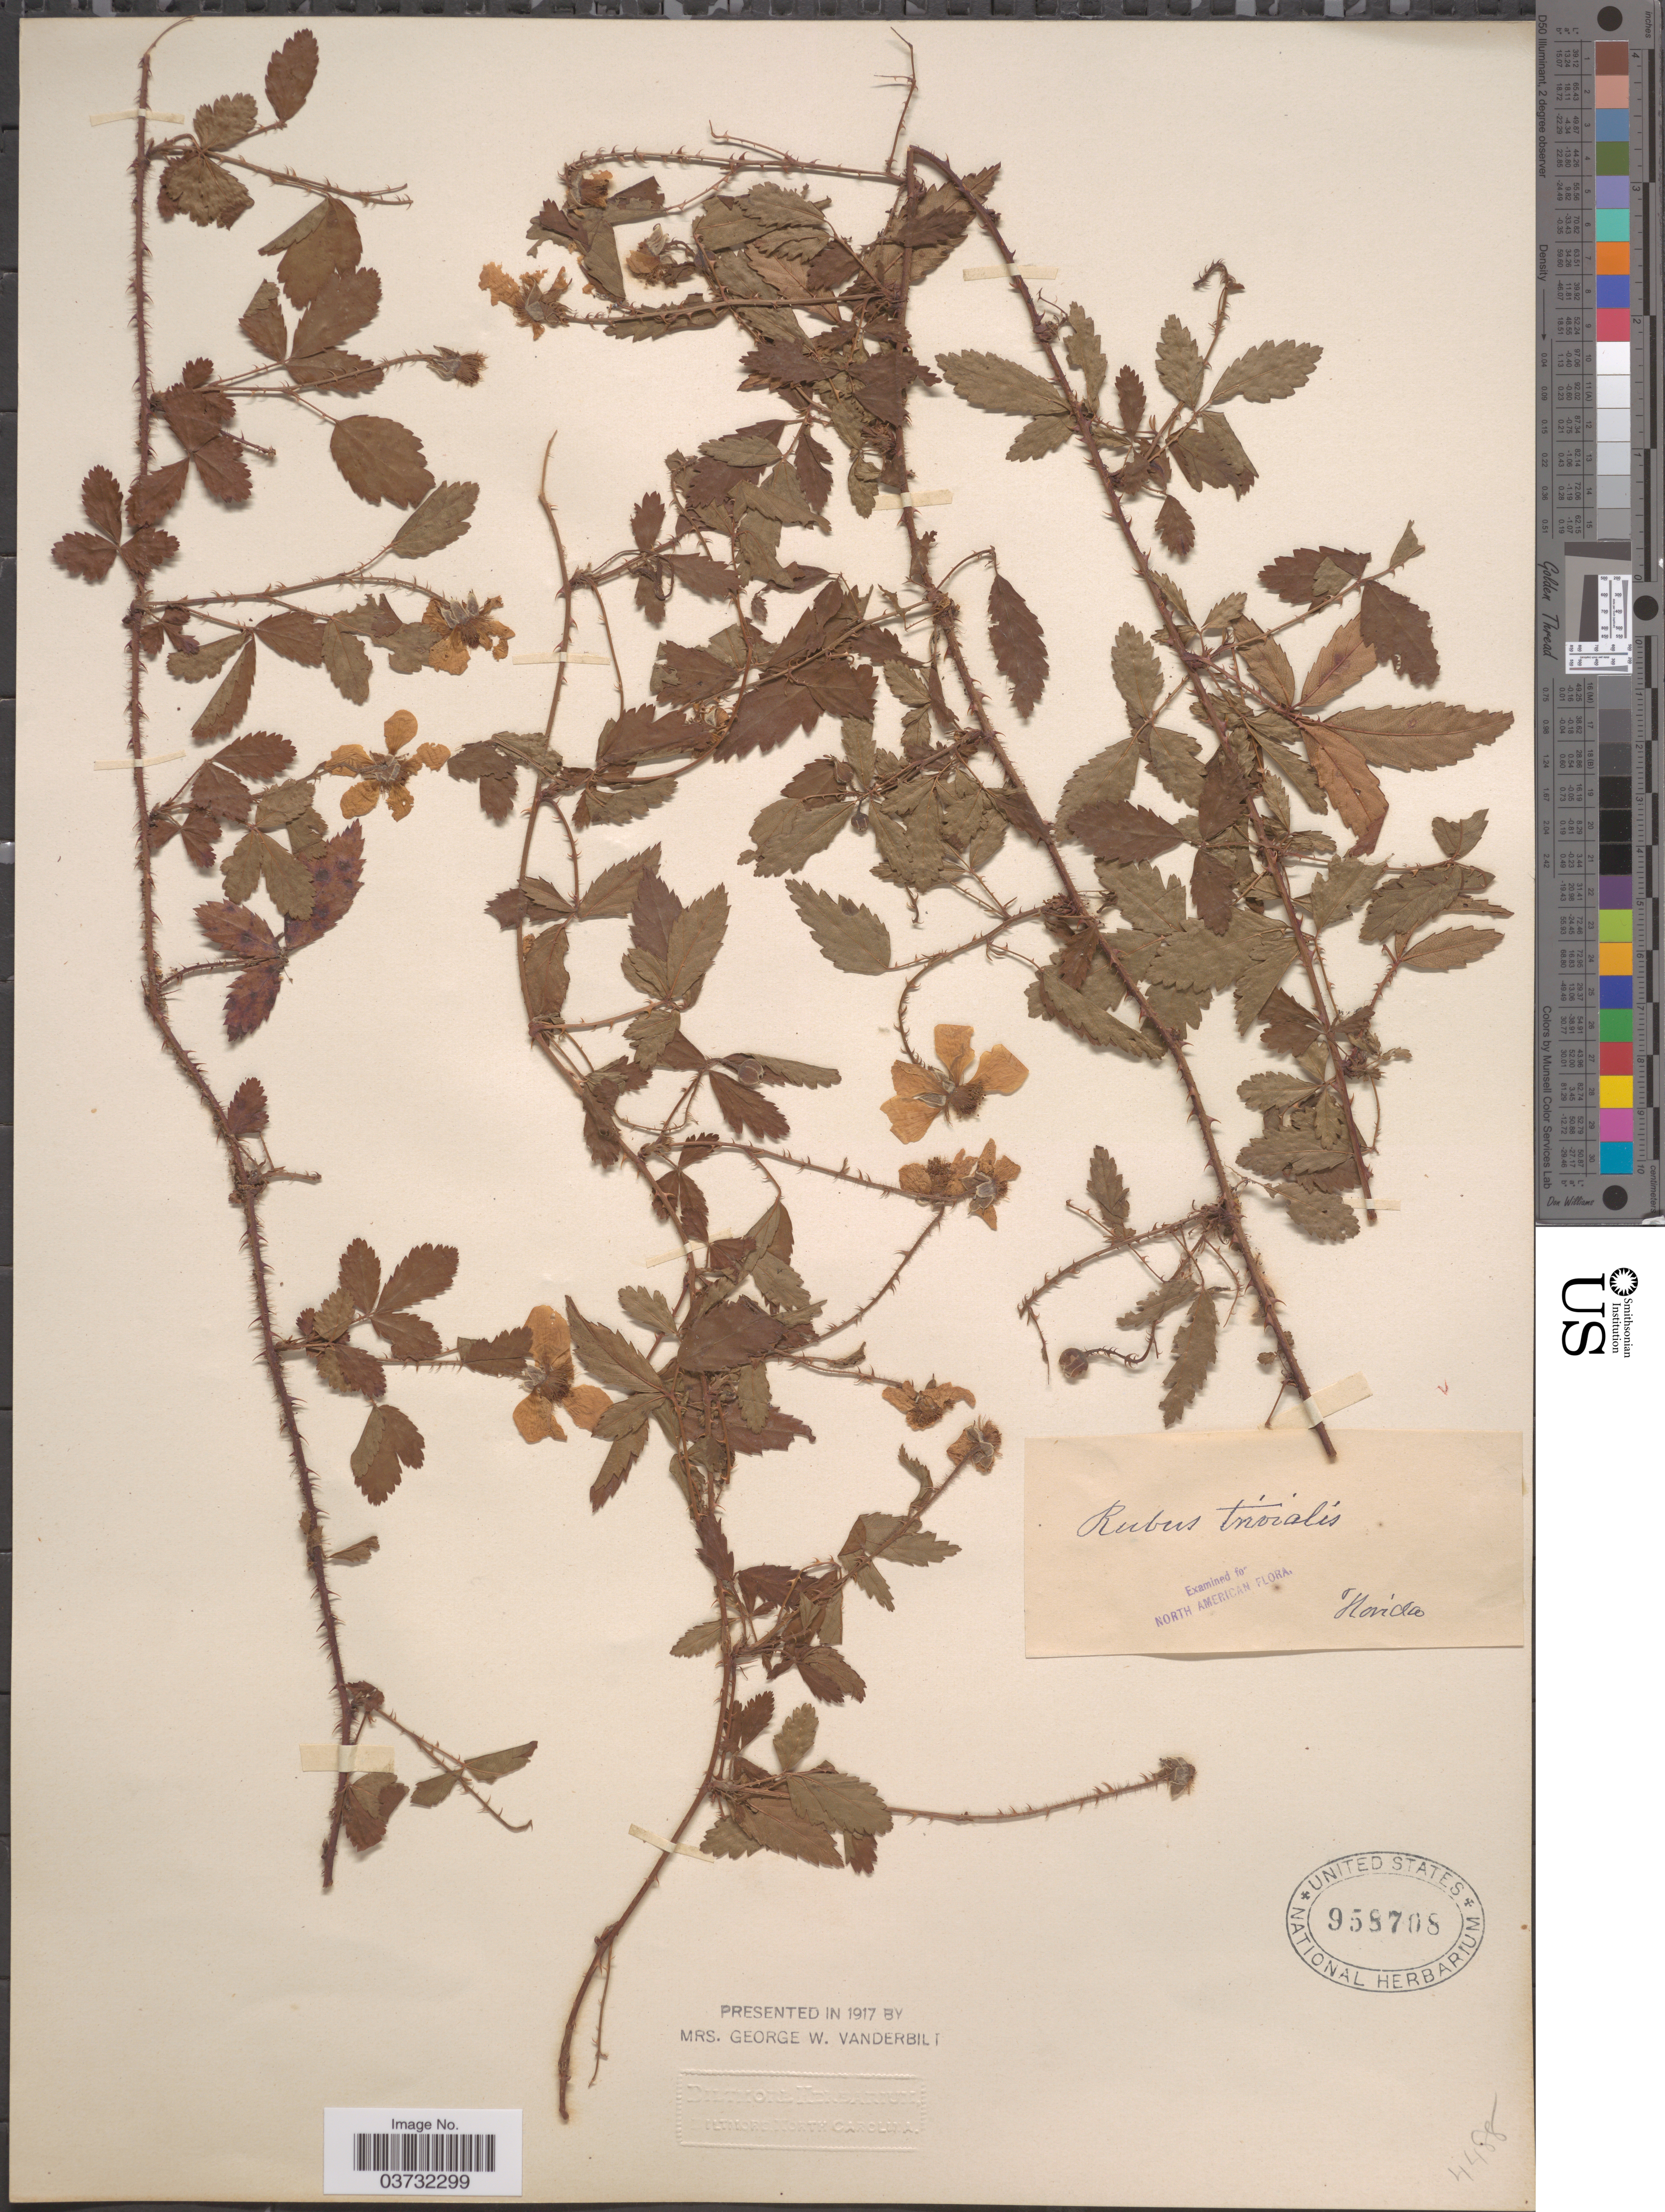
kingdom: Plantae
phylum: Tracheophyta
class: Magnoliopsida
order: Rosales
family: Rosaceae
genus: Rubus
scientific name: Rubus trivialis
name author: Michx.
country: United States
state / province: Florida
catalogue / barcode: US 958708